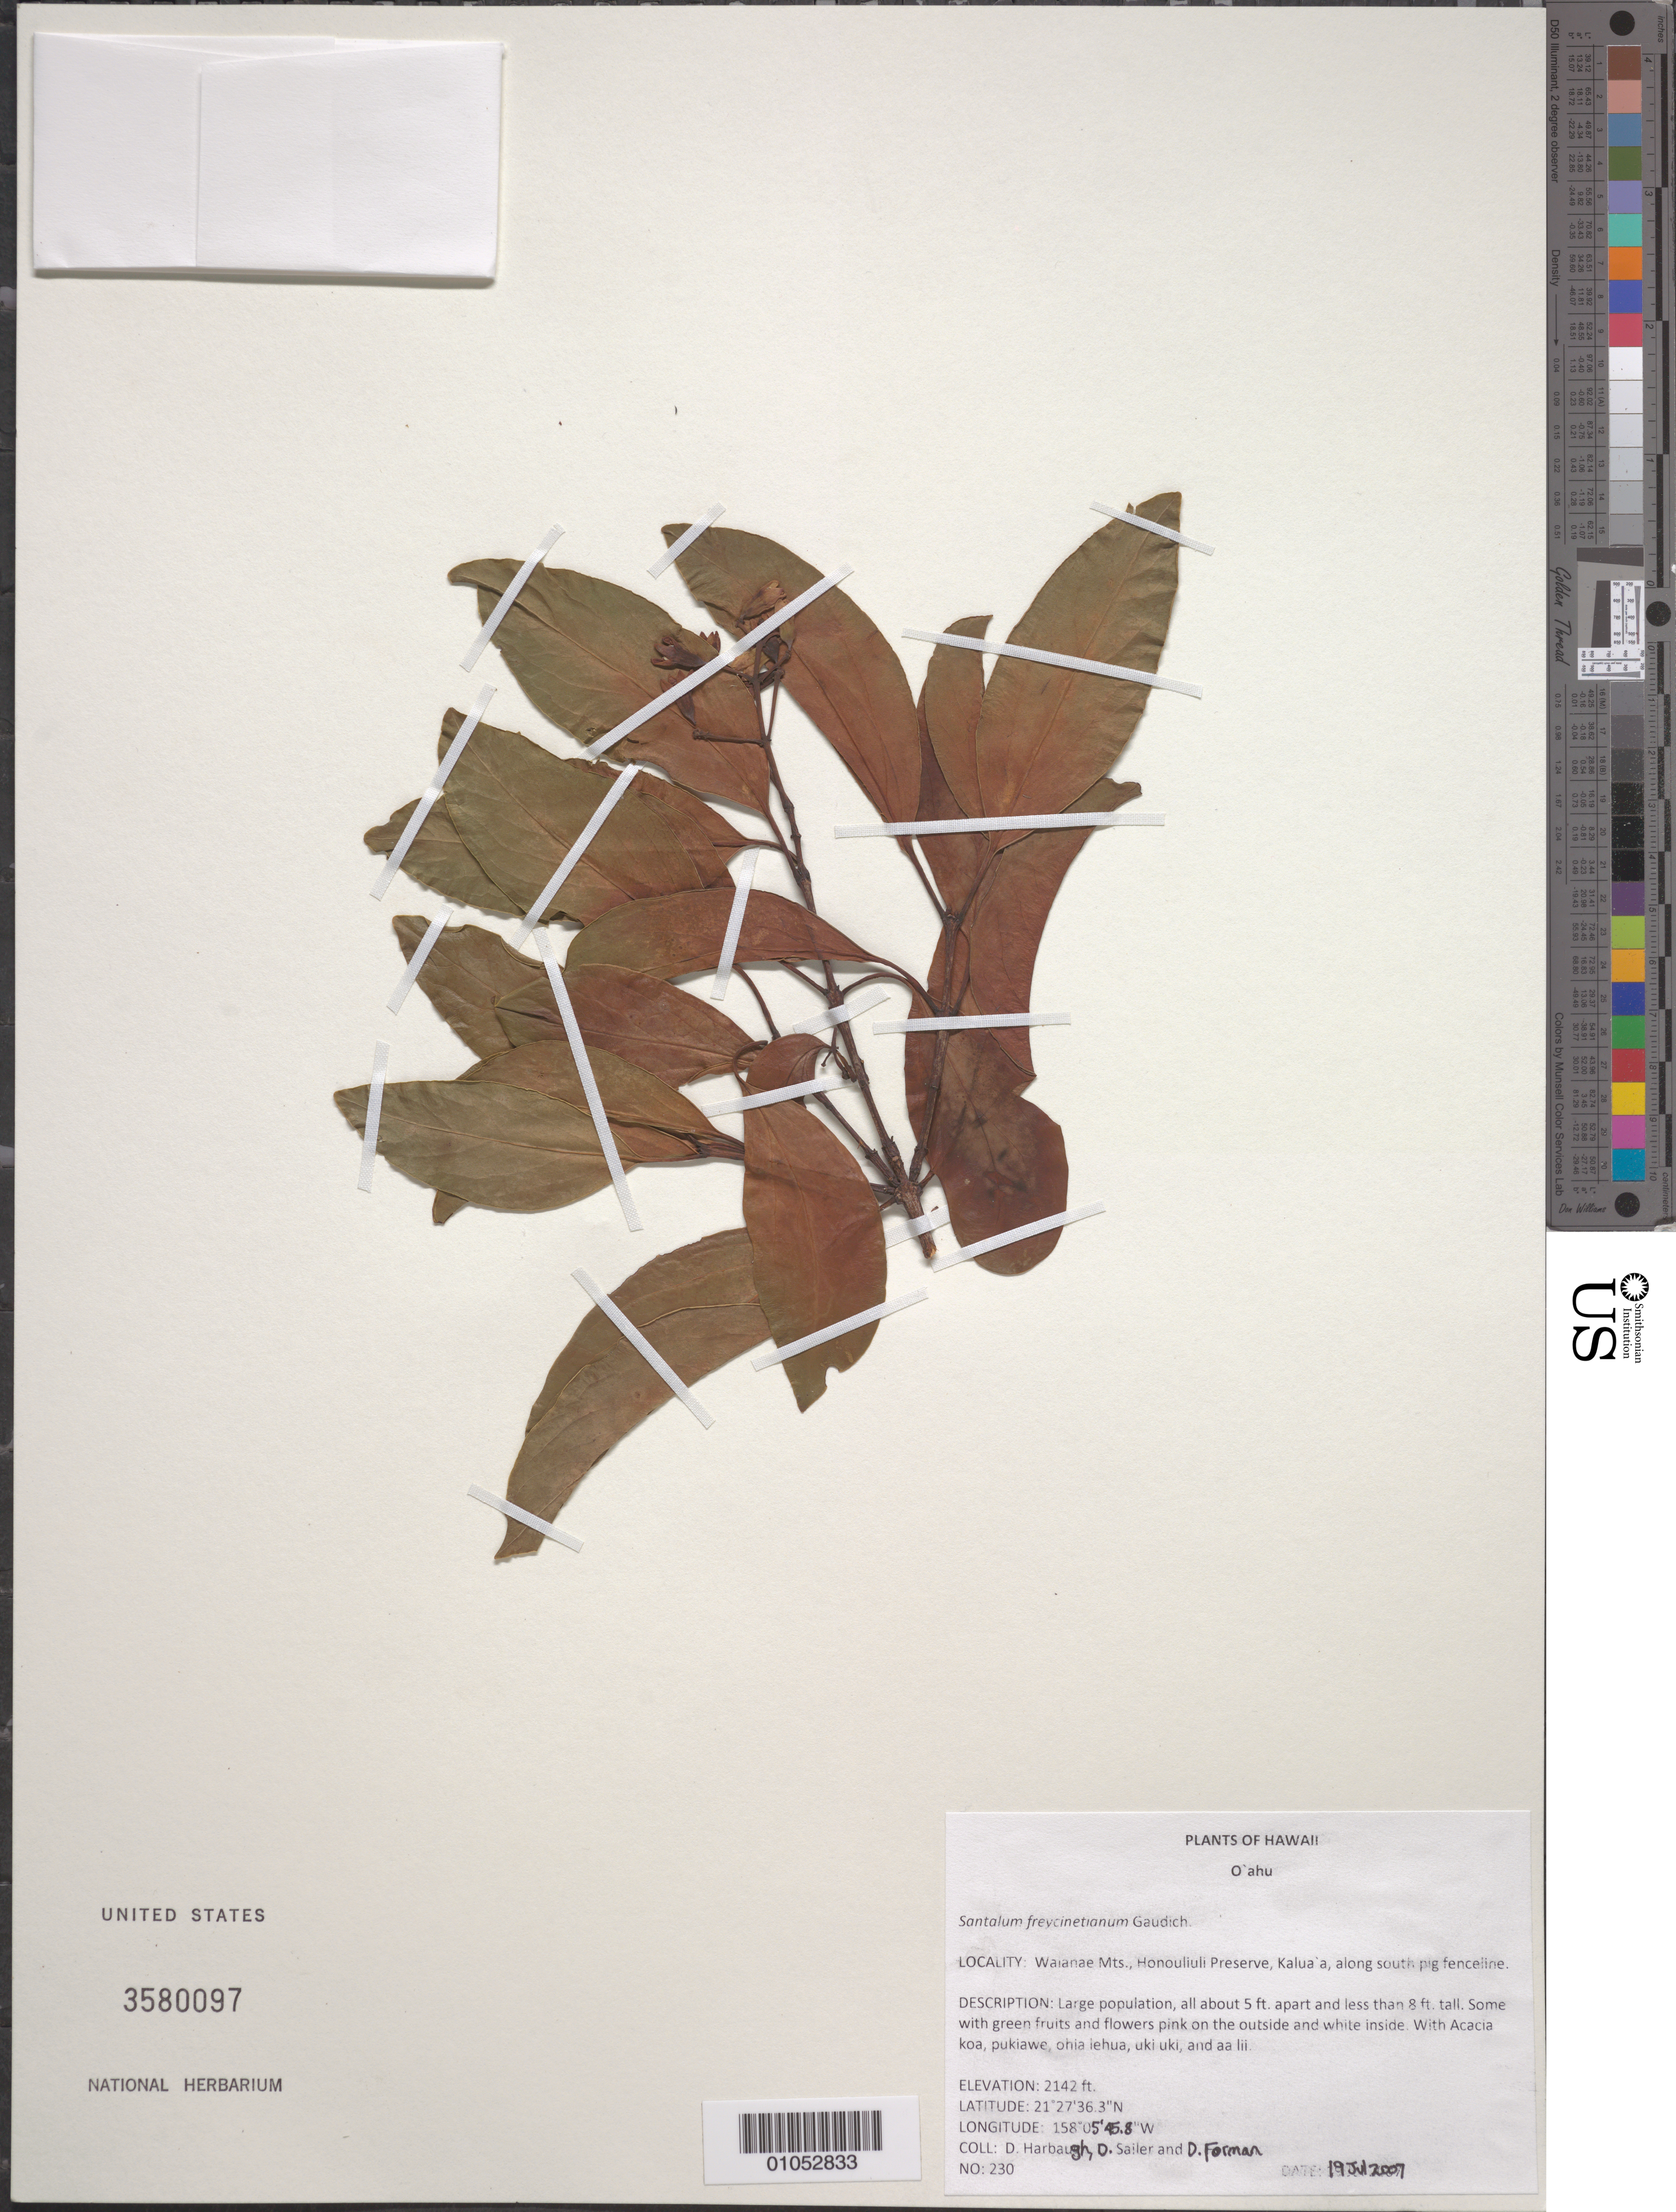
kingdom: Plantae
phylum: Tracheophyta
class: Magnoliopsida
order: Santalales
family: Santalaceae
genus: Santalum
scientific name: Santalum freycinetianum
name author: Gaudich.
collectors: D. Harbaugh, D. Sailer & D. Forman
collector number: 230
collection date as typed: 19 Jul 2007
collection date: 2007-07-19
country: United States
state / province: Hawaii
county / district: Honolulu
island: Oahu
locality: Waianae Mts., Honouliuli Preserve, Kaluaa along south pig fenceline.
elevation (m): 653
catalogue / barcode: US 3580097